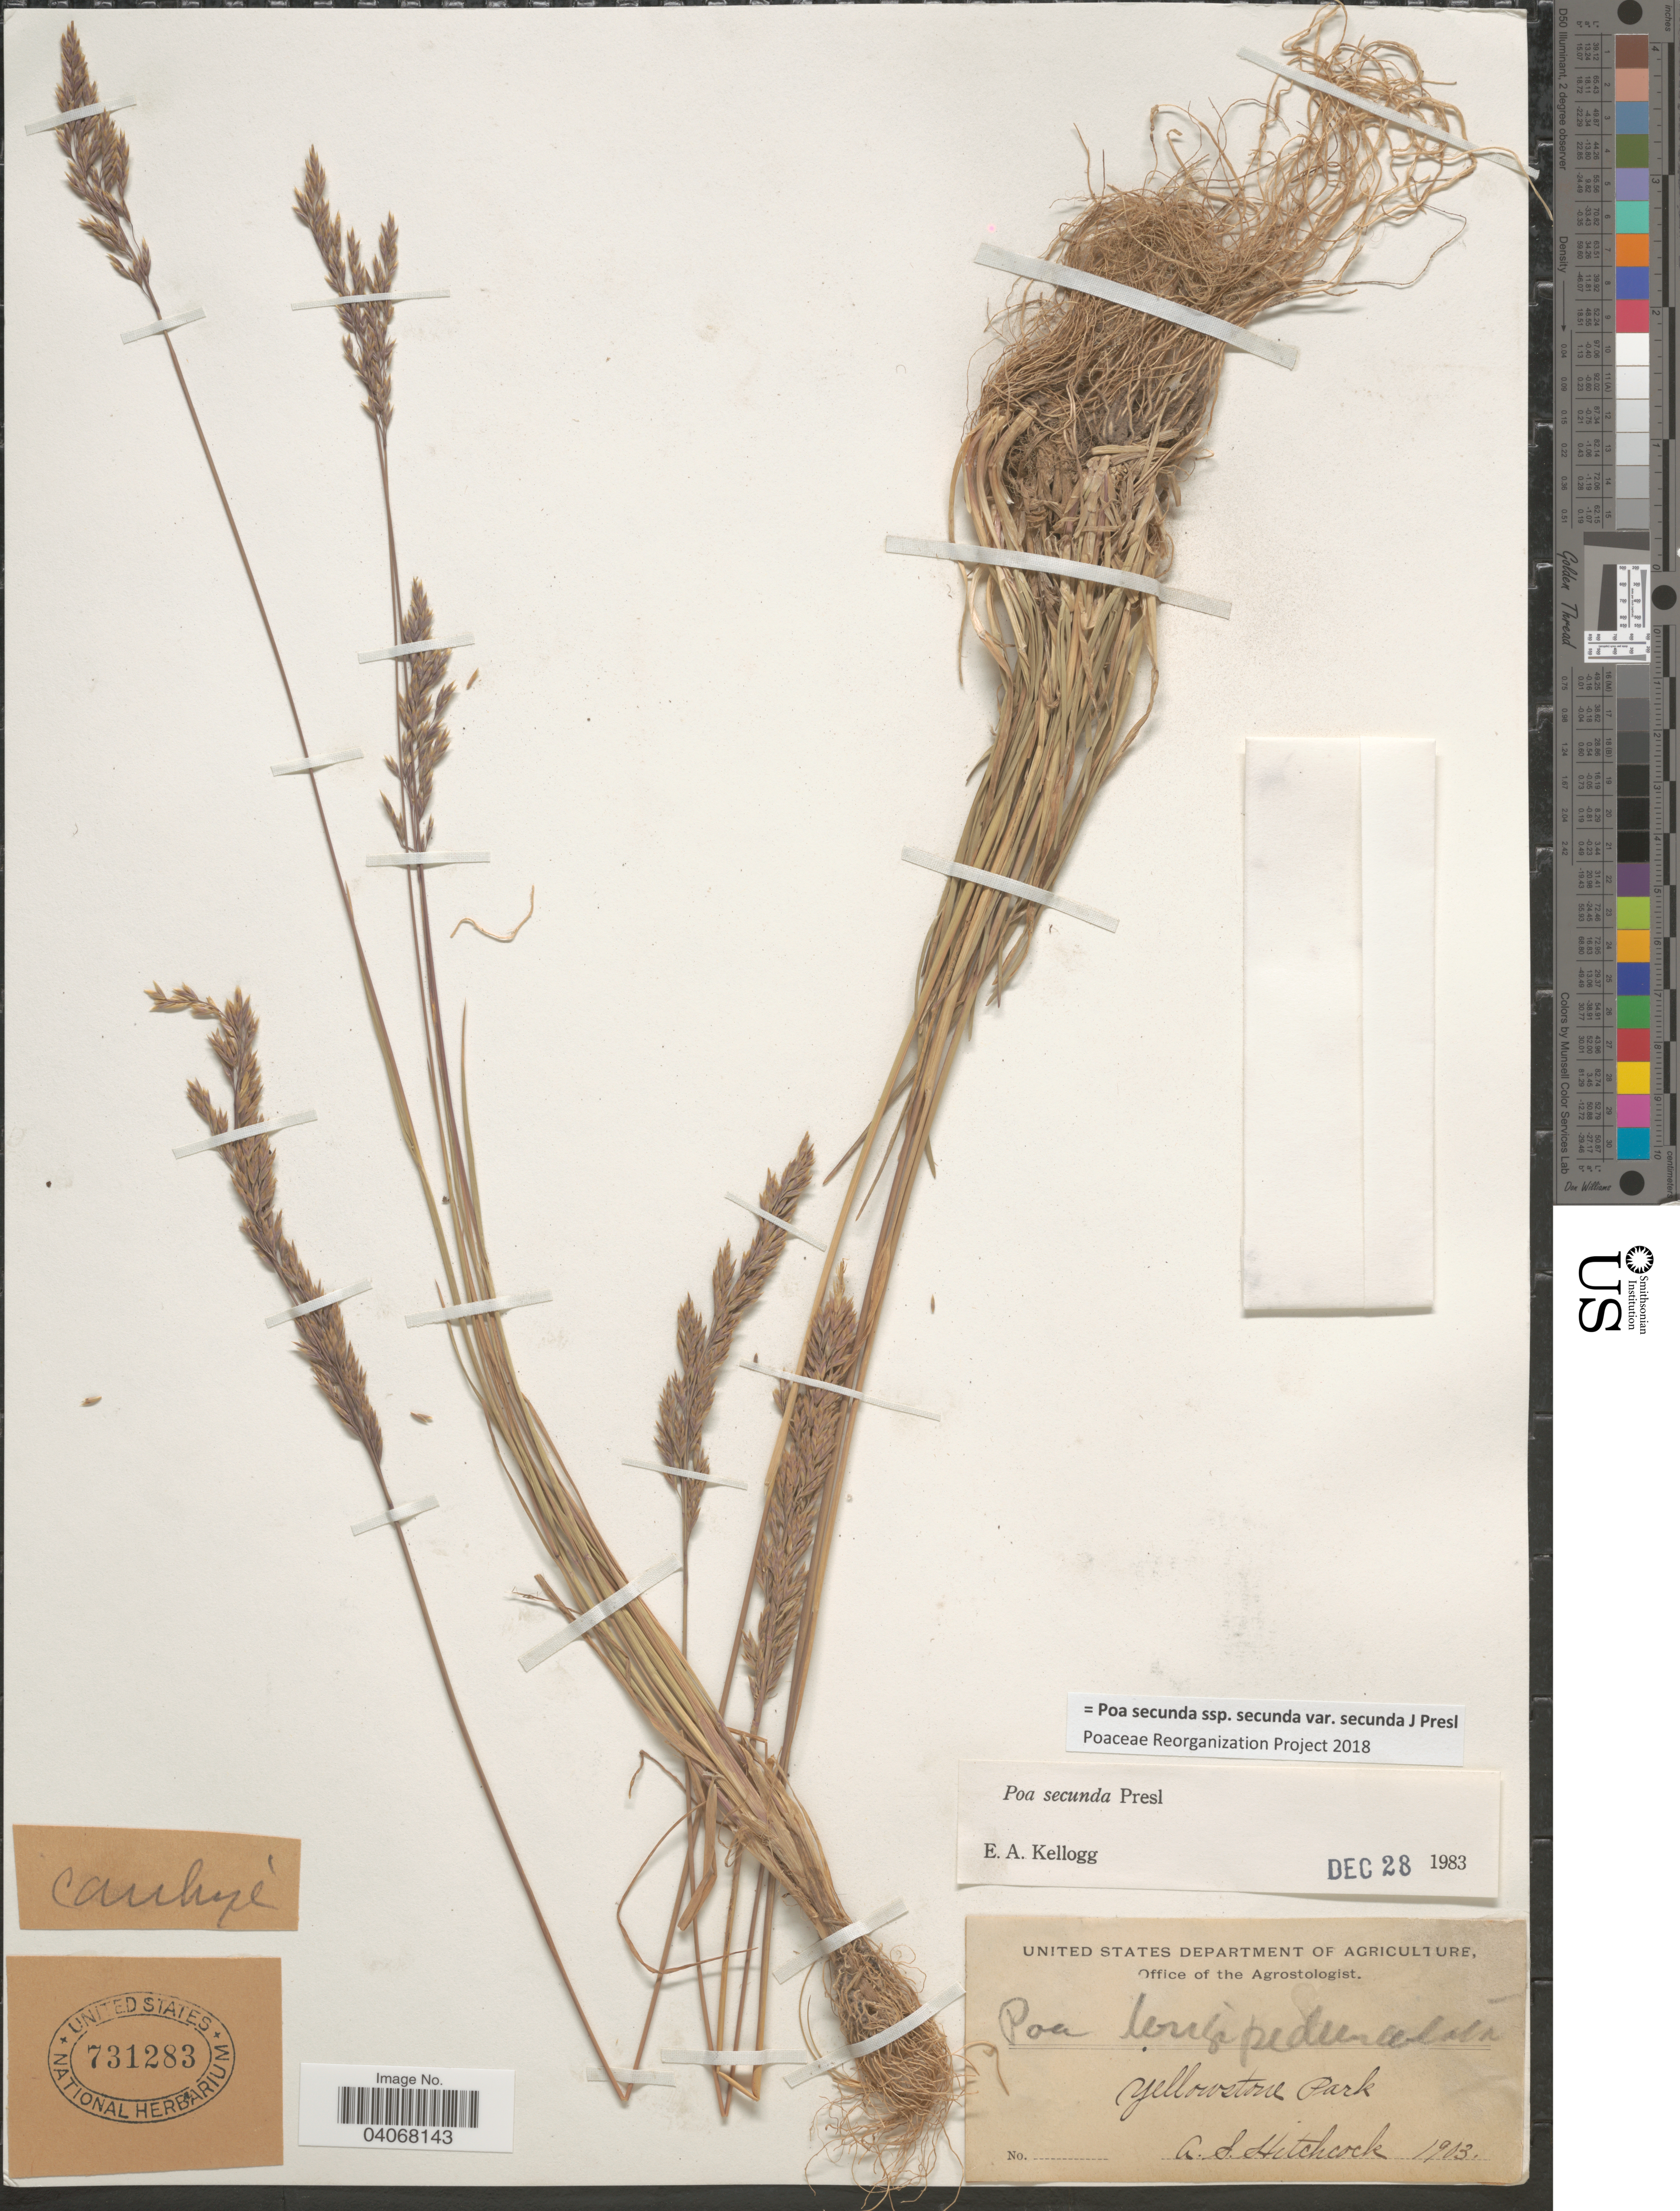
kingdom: Plantae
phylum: Tracheophyta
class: Liliopsida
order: Poales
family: Poaceae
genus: Poa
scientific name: Poa secunda subsp. secunda var. secunda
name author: J. Presl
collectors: A. S. Hitchcock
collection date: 1903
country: United States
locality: Yellowstone Park.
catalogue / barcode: US 731283